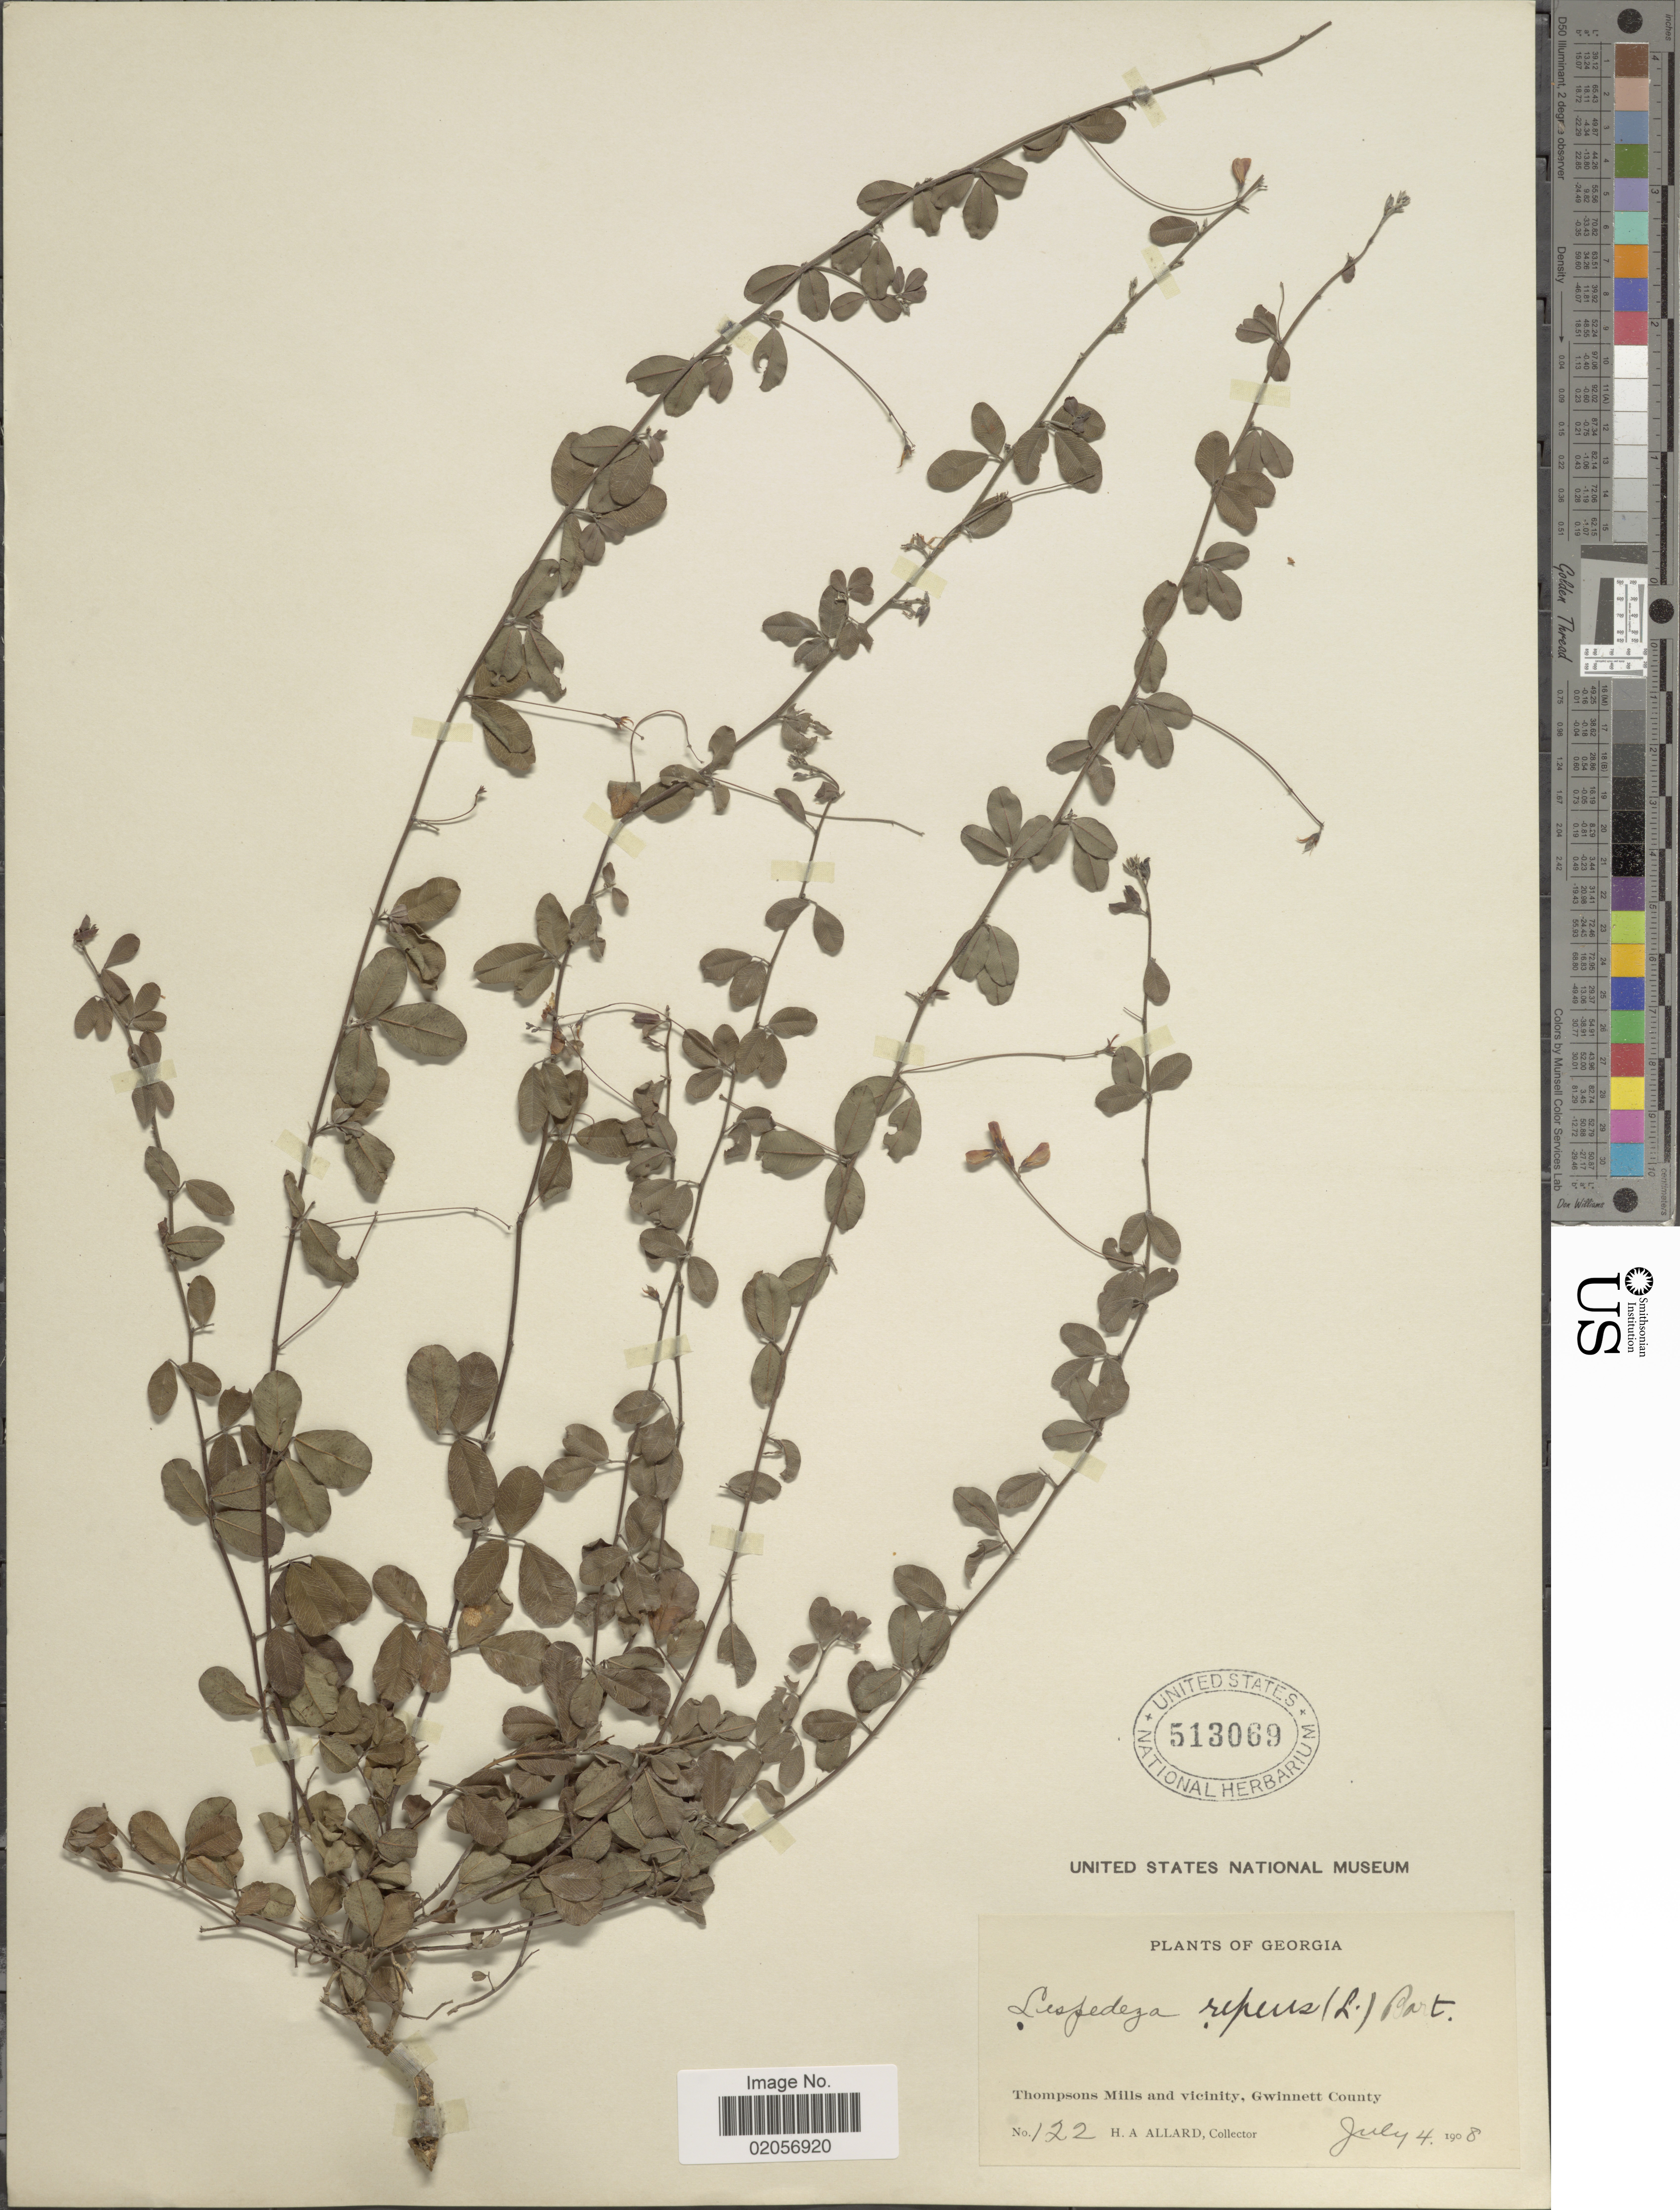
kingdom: Plantae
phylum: Tracheophyta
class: Magnoliopsida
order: Fabales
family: Fabaceae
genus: Lespedeza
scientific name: Lespedeza repens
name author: (L.) W.P.C. Barton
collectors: H. A. Allard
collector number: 122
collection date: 1908-07-04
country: United States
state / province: Georgia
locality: Thompsons Mills and Vicinity, Gwinnett County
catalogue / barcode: US 513069